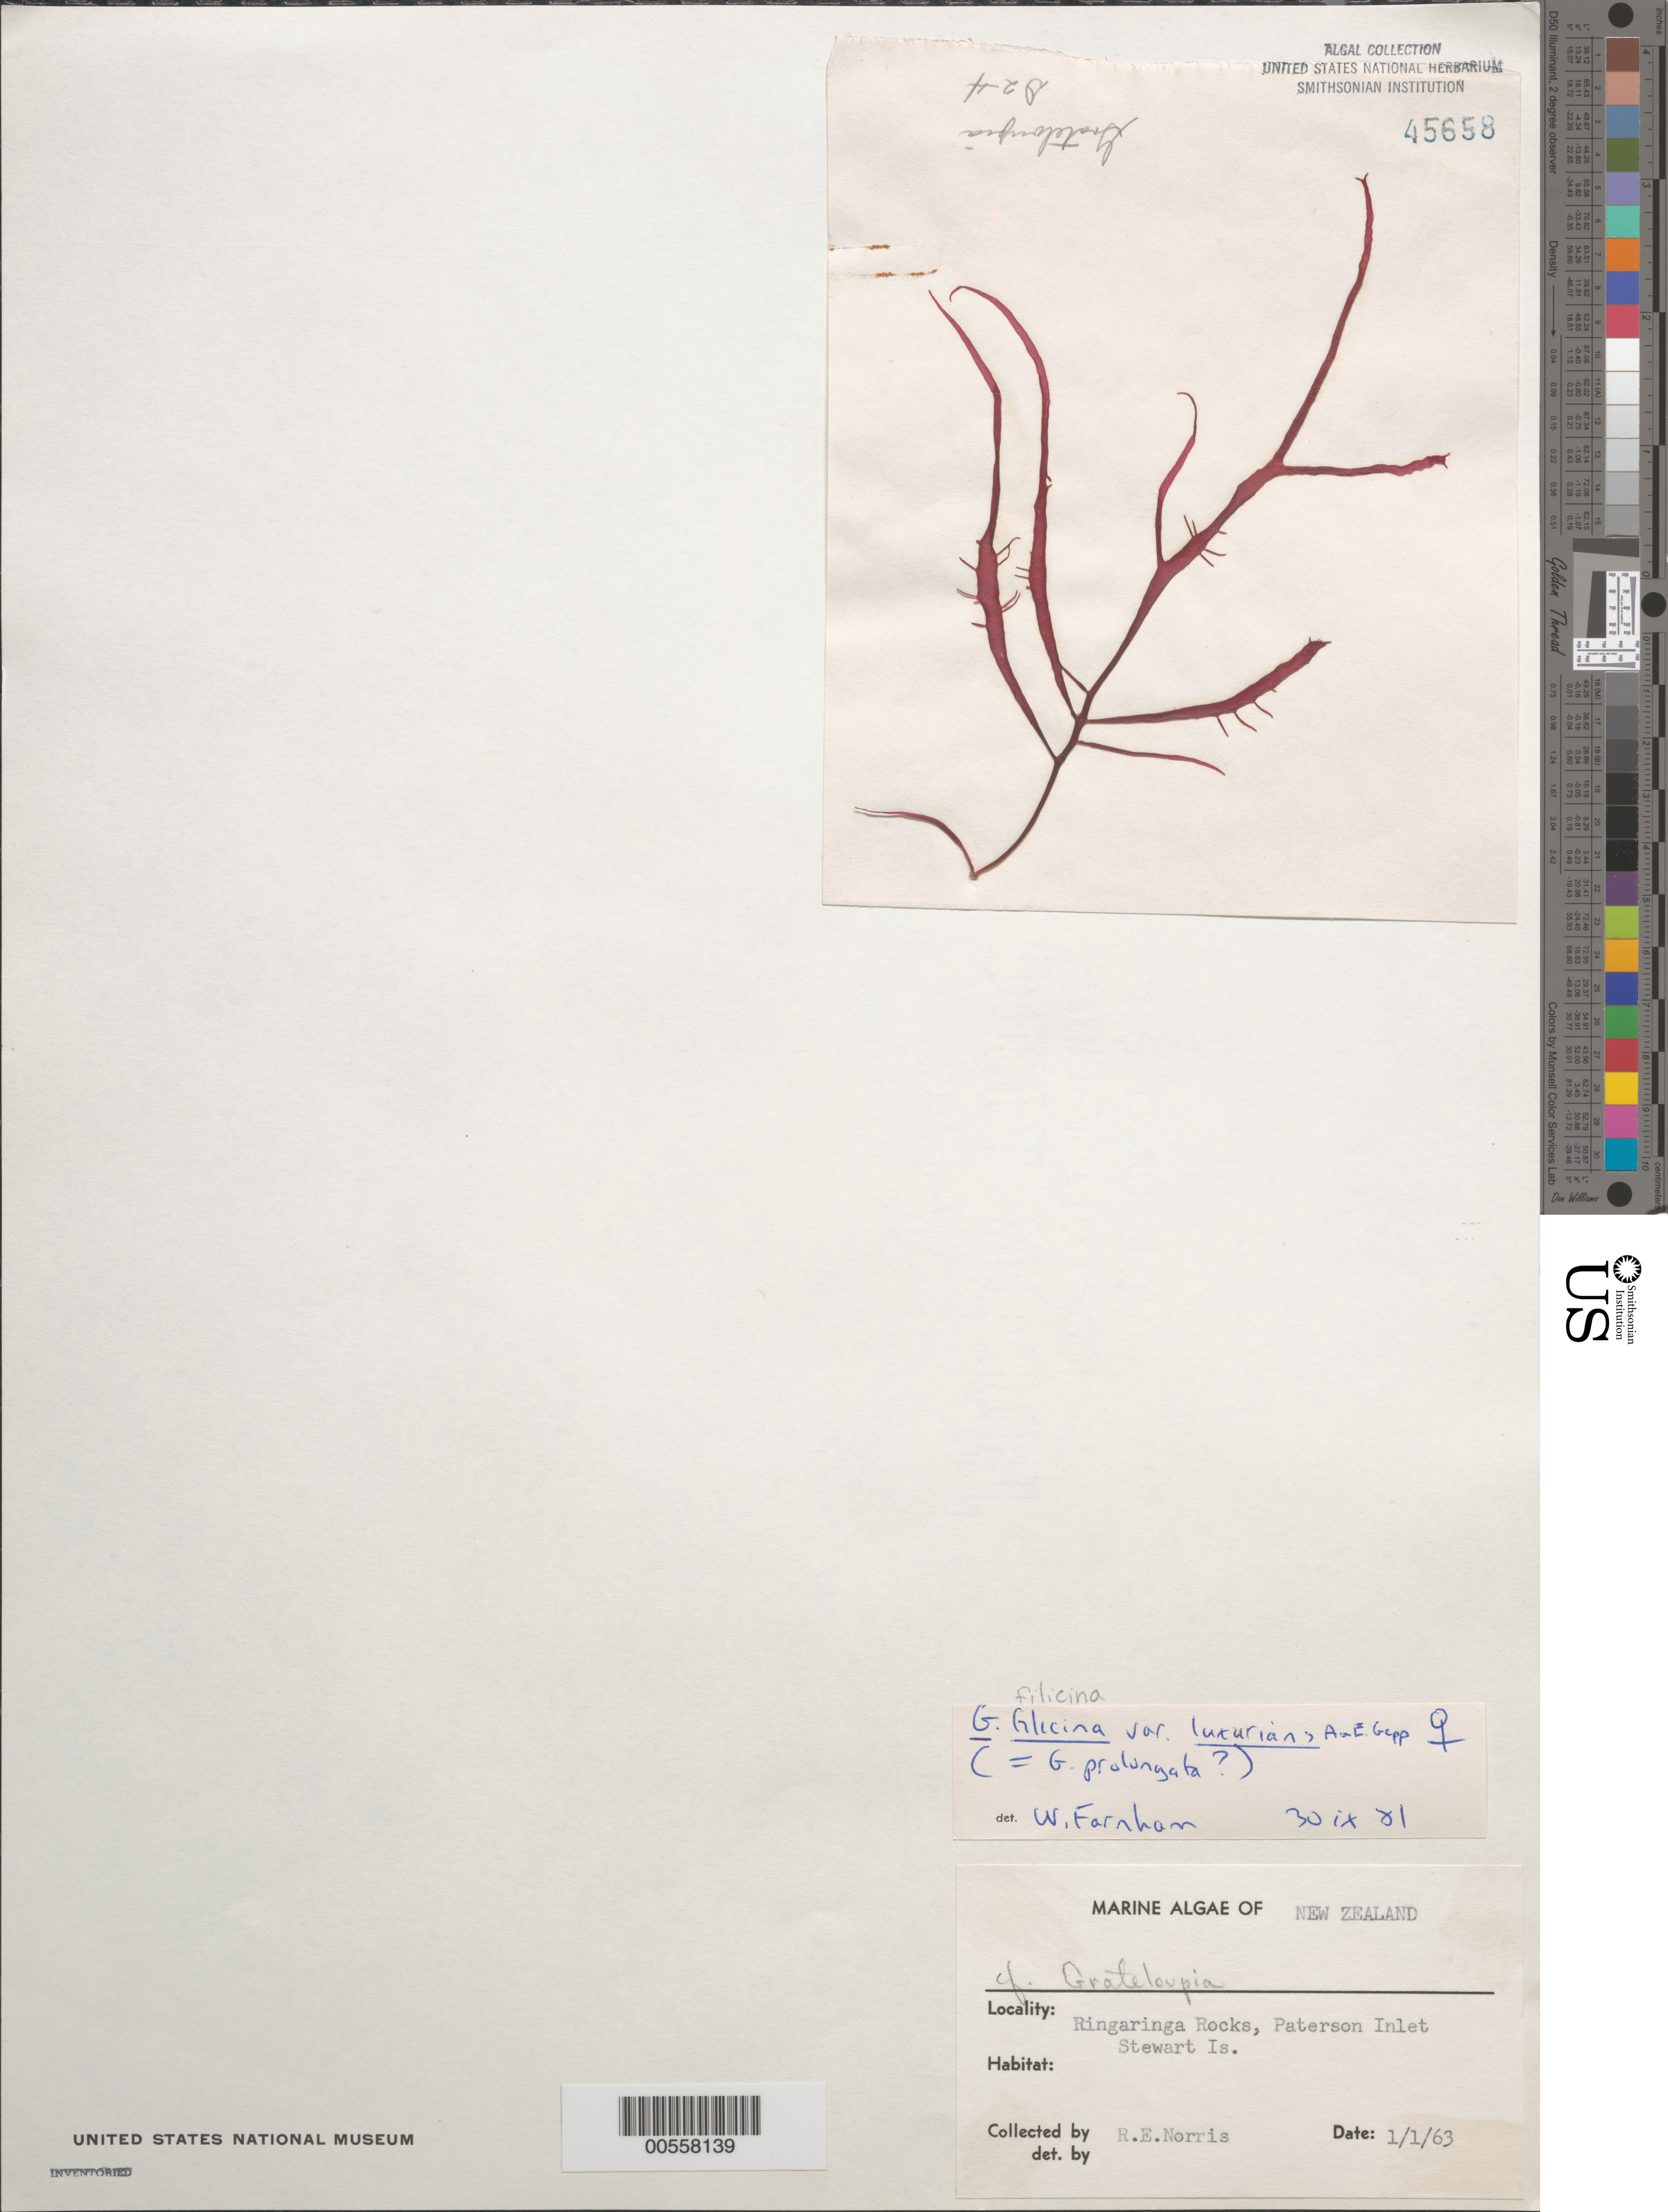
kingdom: Plantae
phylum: Rhodophyta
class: Florideophyceae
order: Halymeniales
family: Halymeniaceae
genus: Grateloupia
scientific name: Grateloupia filicina var. luxurians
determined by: Farnham, W. F.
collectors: R. E. Norris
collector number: D2-4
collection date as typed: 01 Jan 1963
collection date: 1963-01-01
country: New Zealand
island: Stewart Island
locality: Ringaringa Rocks, Paterson Inlet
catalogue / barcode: US 45658